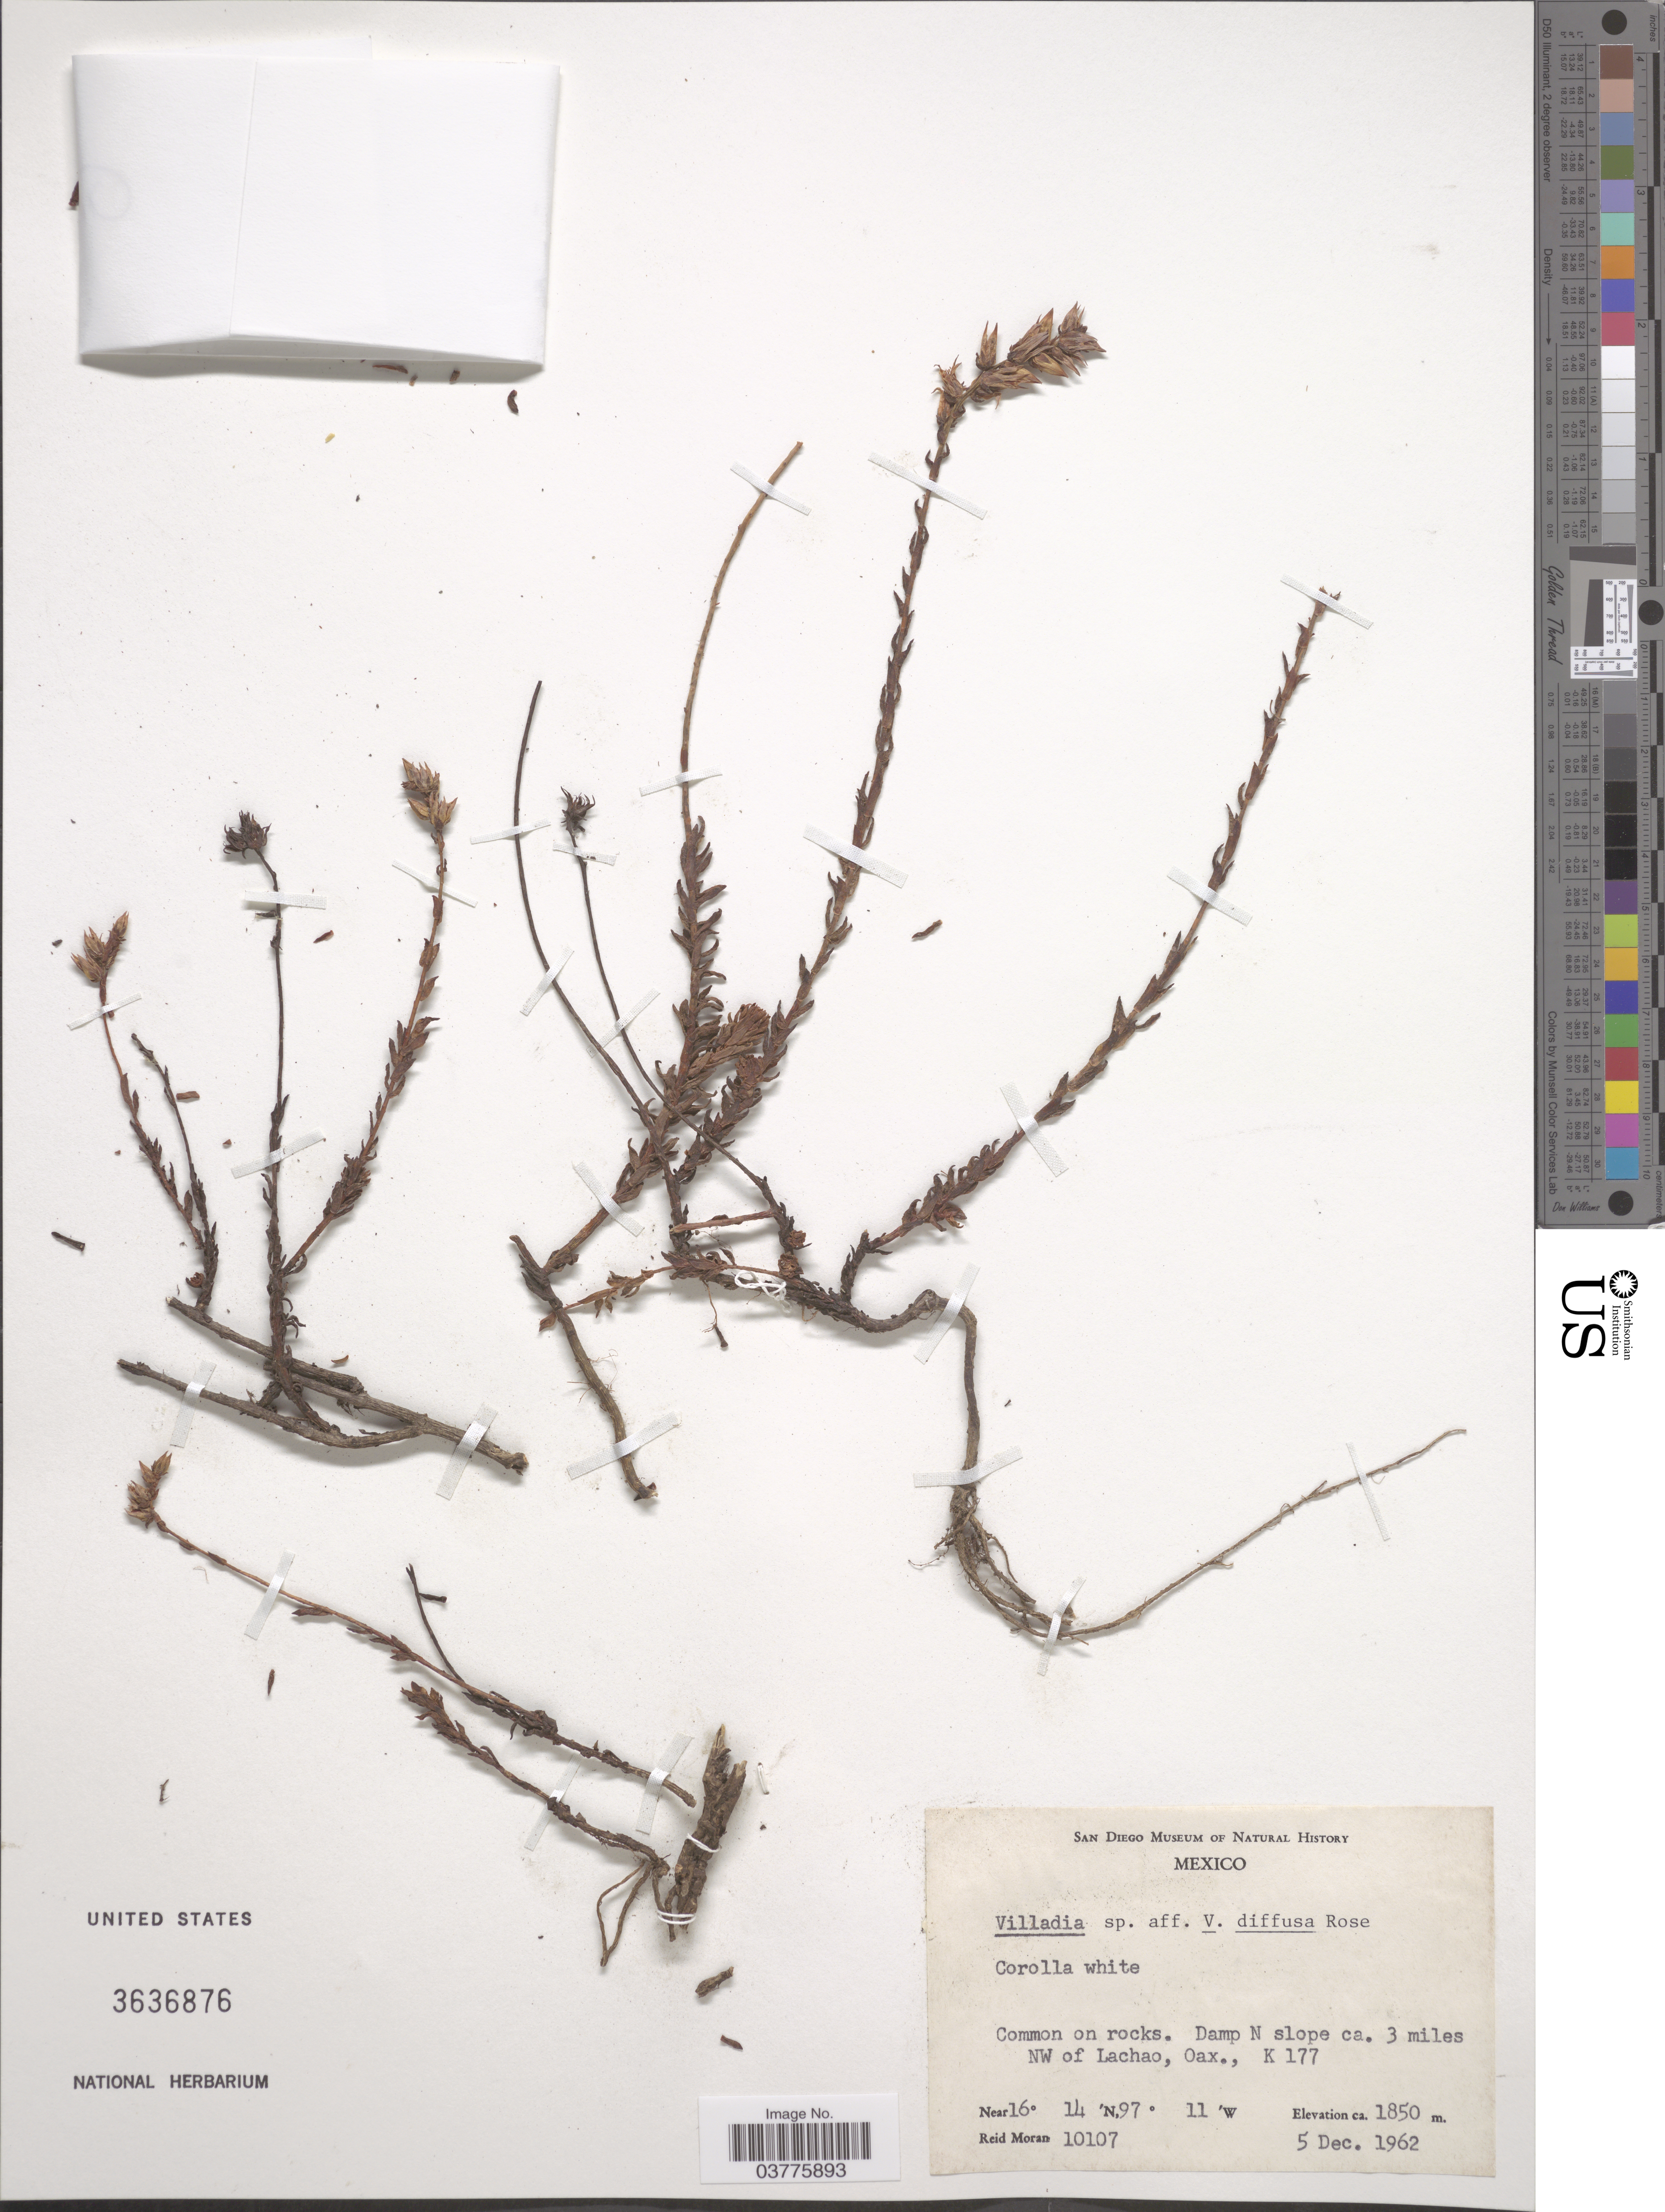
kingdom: Plantae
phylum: Tracheophyta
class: Magnoliopsida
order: Saxifragales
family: Crassulaceae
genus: Villadia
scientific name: Villadia sp.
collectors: R. Moran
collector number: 10107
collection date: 1962-12-05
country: Mexico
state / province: Oaxaca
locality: Damp N slope ca. 3 miles NW of Lachao, K 177.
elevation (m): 1850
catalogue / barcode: US 3636876